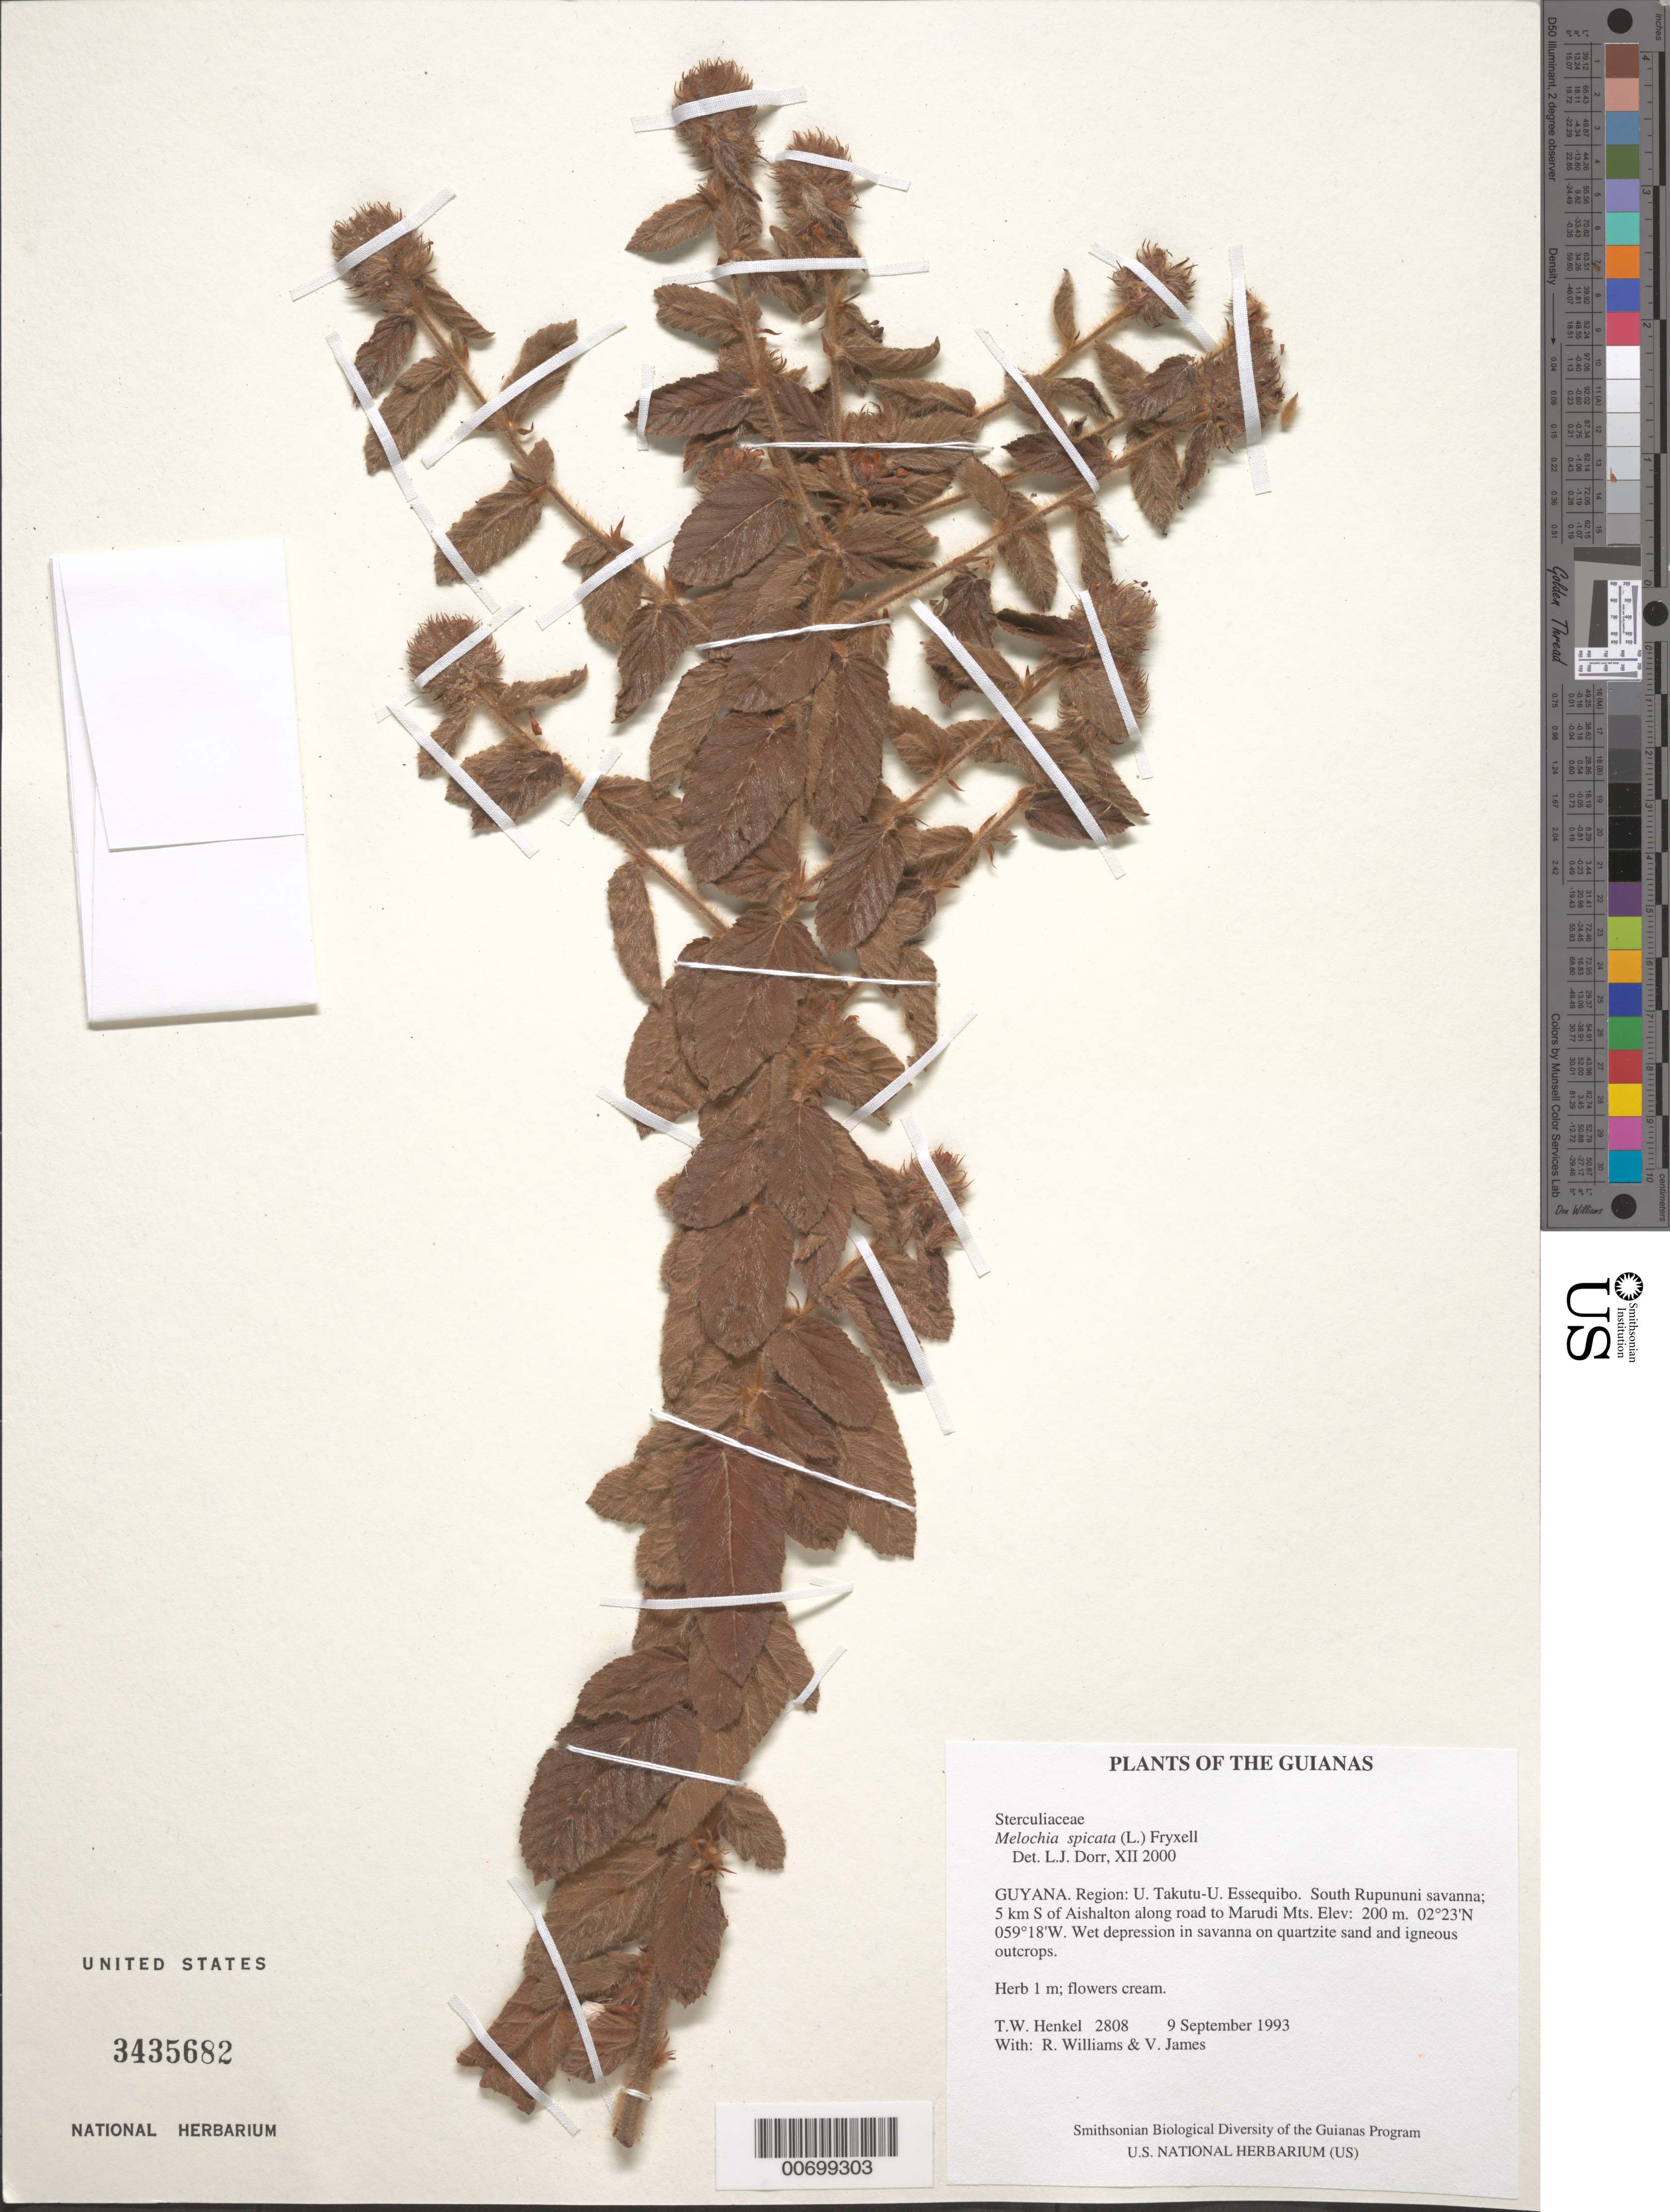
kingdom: Plantae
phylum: Tracheophyta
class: Magnoliopsida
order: Malvales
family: Malvaceae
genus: Melochia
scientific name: Melochia spicata var. spicata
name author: (L.) Fryxell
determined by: Dorr, L. J., (BOT), Smithsonian Institution - National Museum of Natural History (UNITED STATES)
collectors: T. Henkel, R. Williams & V. James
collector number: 2808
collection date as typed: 9 September 1993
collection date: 1993-09-09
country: Guyana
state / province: U. Takutu-U. Essequibo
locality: South Rupununi savanna; 5 km S of Aishalton along road to Marudi Mts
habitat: Wet depression in savanna on quartzite sand and igneous outcrops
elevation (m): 200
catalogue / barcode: US 3435682